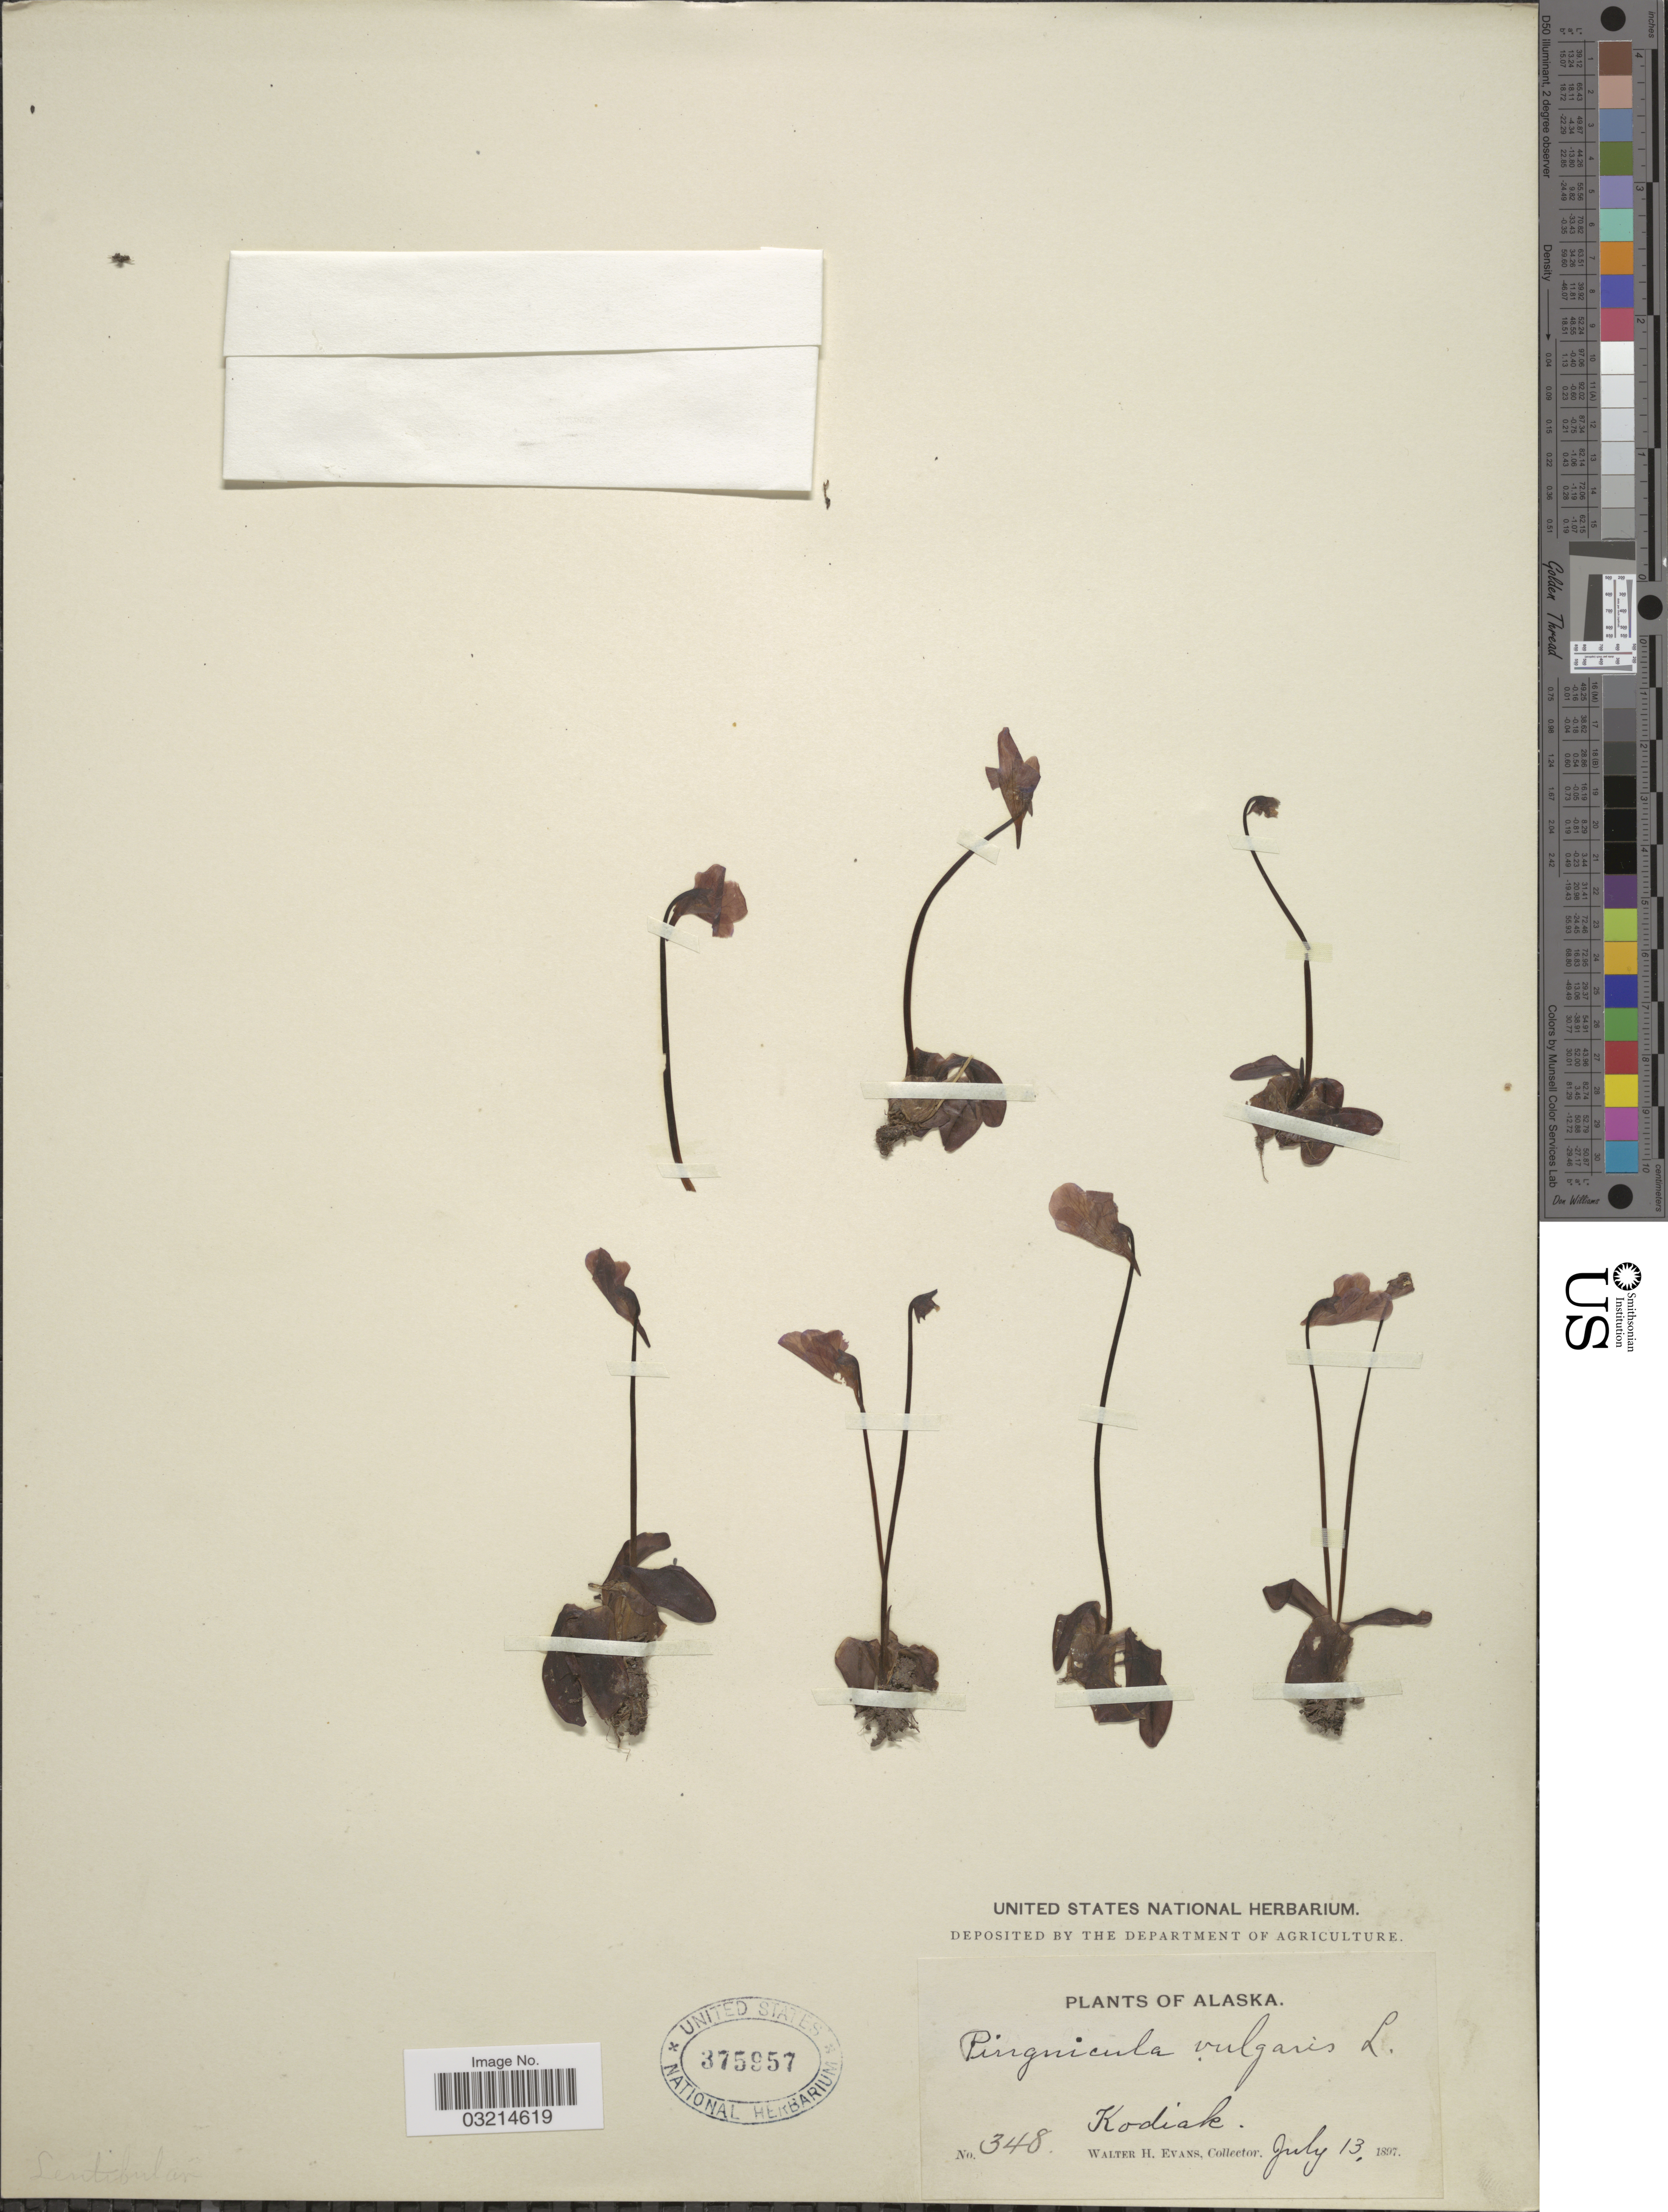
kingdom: Plantae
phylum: Tracheophyta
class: Magnoliopsida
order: Lamiales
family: Lentibulariaceae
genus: Pinguicula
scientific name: Pinguicula vulgaris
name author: L.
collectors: W. H. Evans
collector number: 348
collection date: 1897-07-13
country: United States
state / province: Alaska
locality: Kodiak.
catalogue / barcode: US 375957